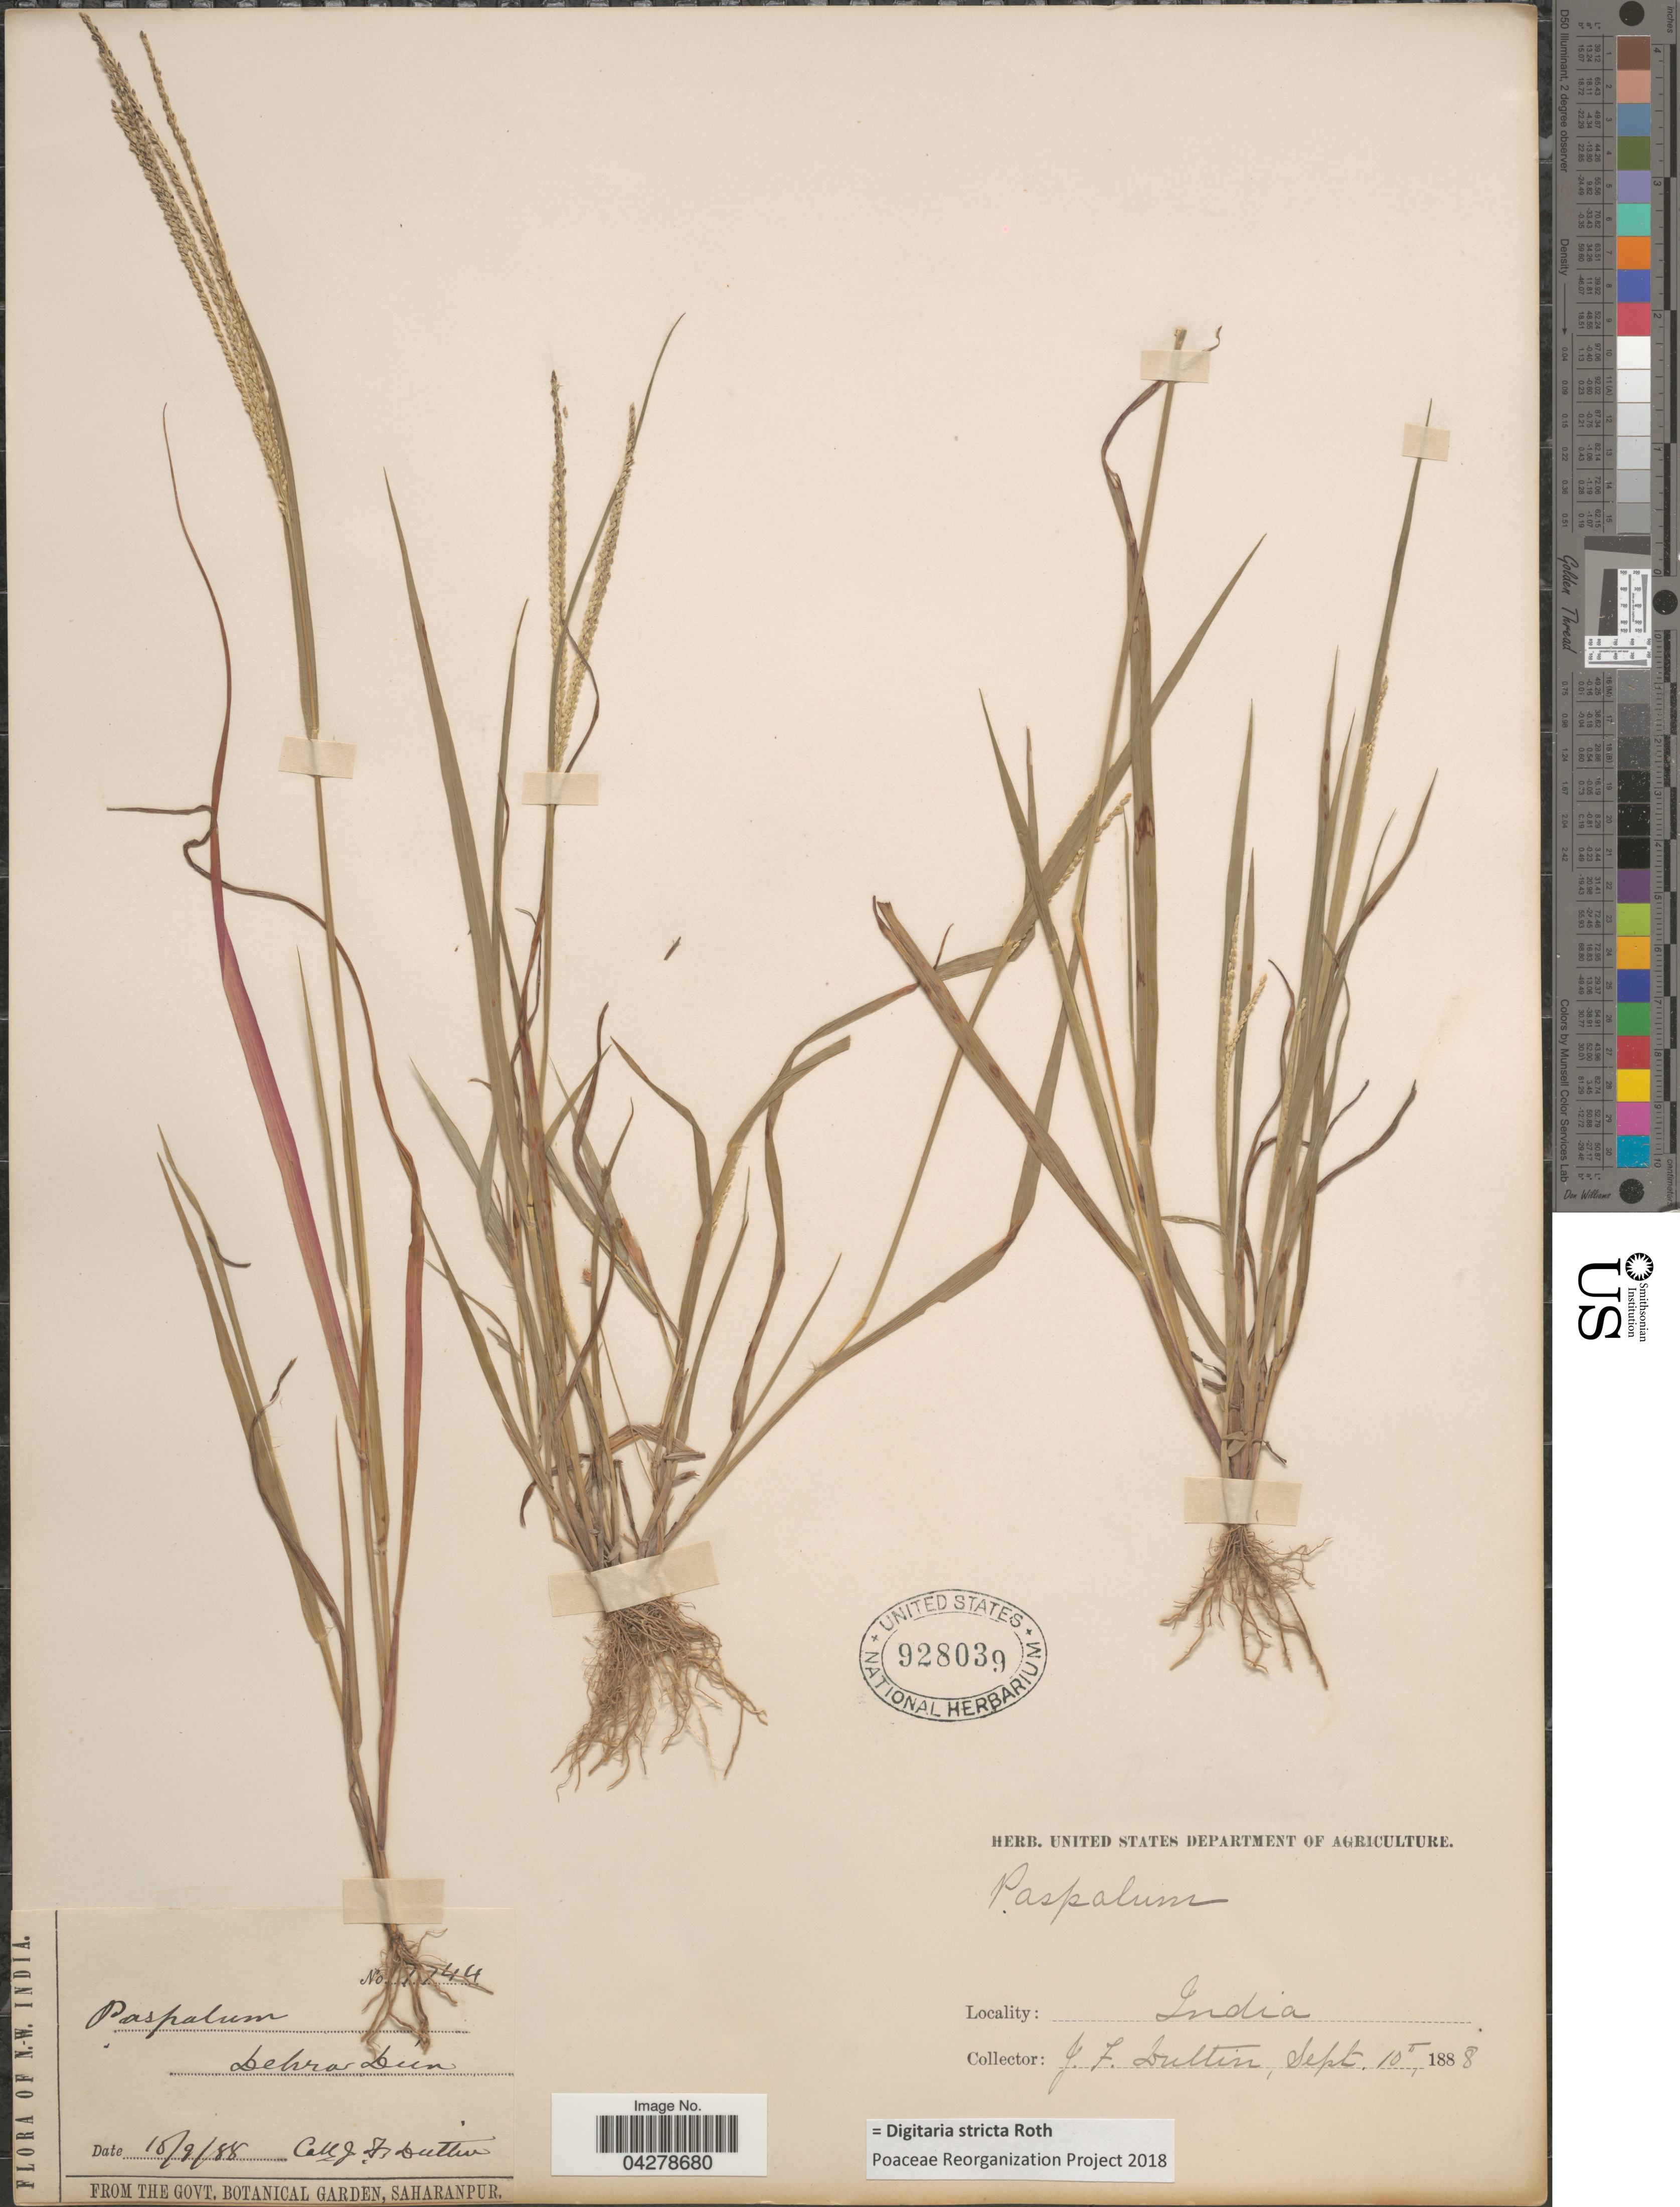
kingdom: Plantae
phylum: Tracheophyta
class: Liliopsida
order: Poales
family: Poaceae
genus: Digitaria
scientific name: Digitaria stricta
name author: Roth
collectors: J. F. Duthie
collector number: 7744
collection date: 1888-09-10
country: India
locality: Dehra Dun. N.W. India.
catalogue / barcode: US 928039